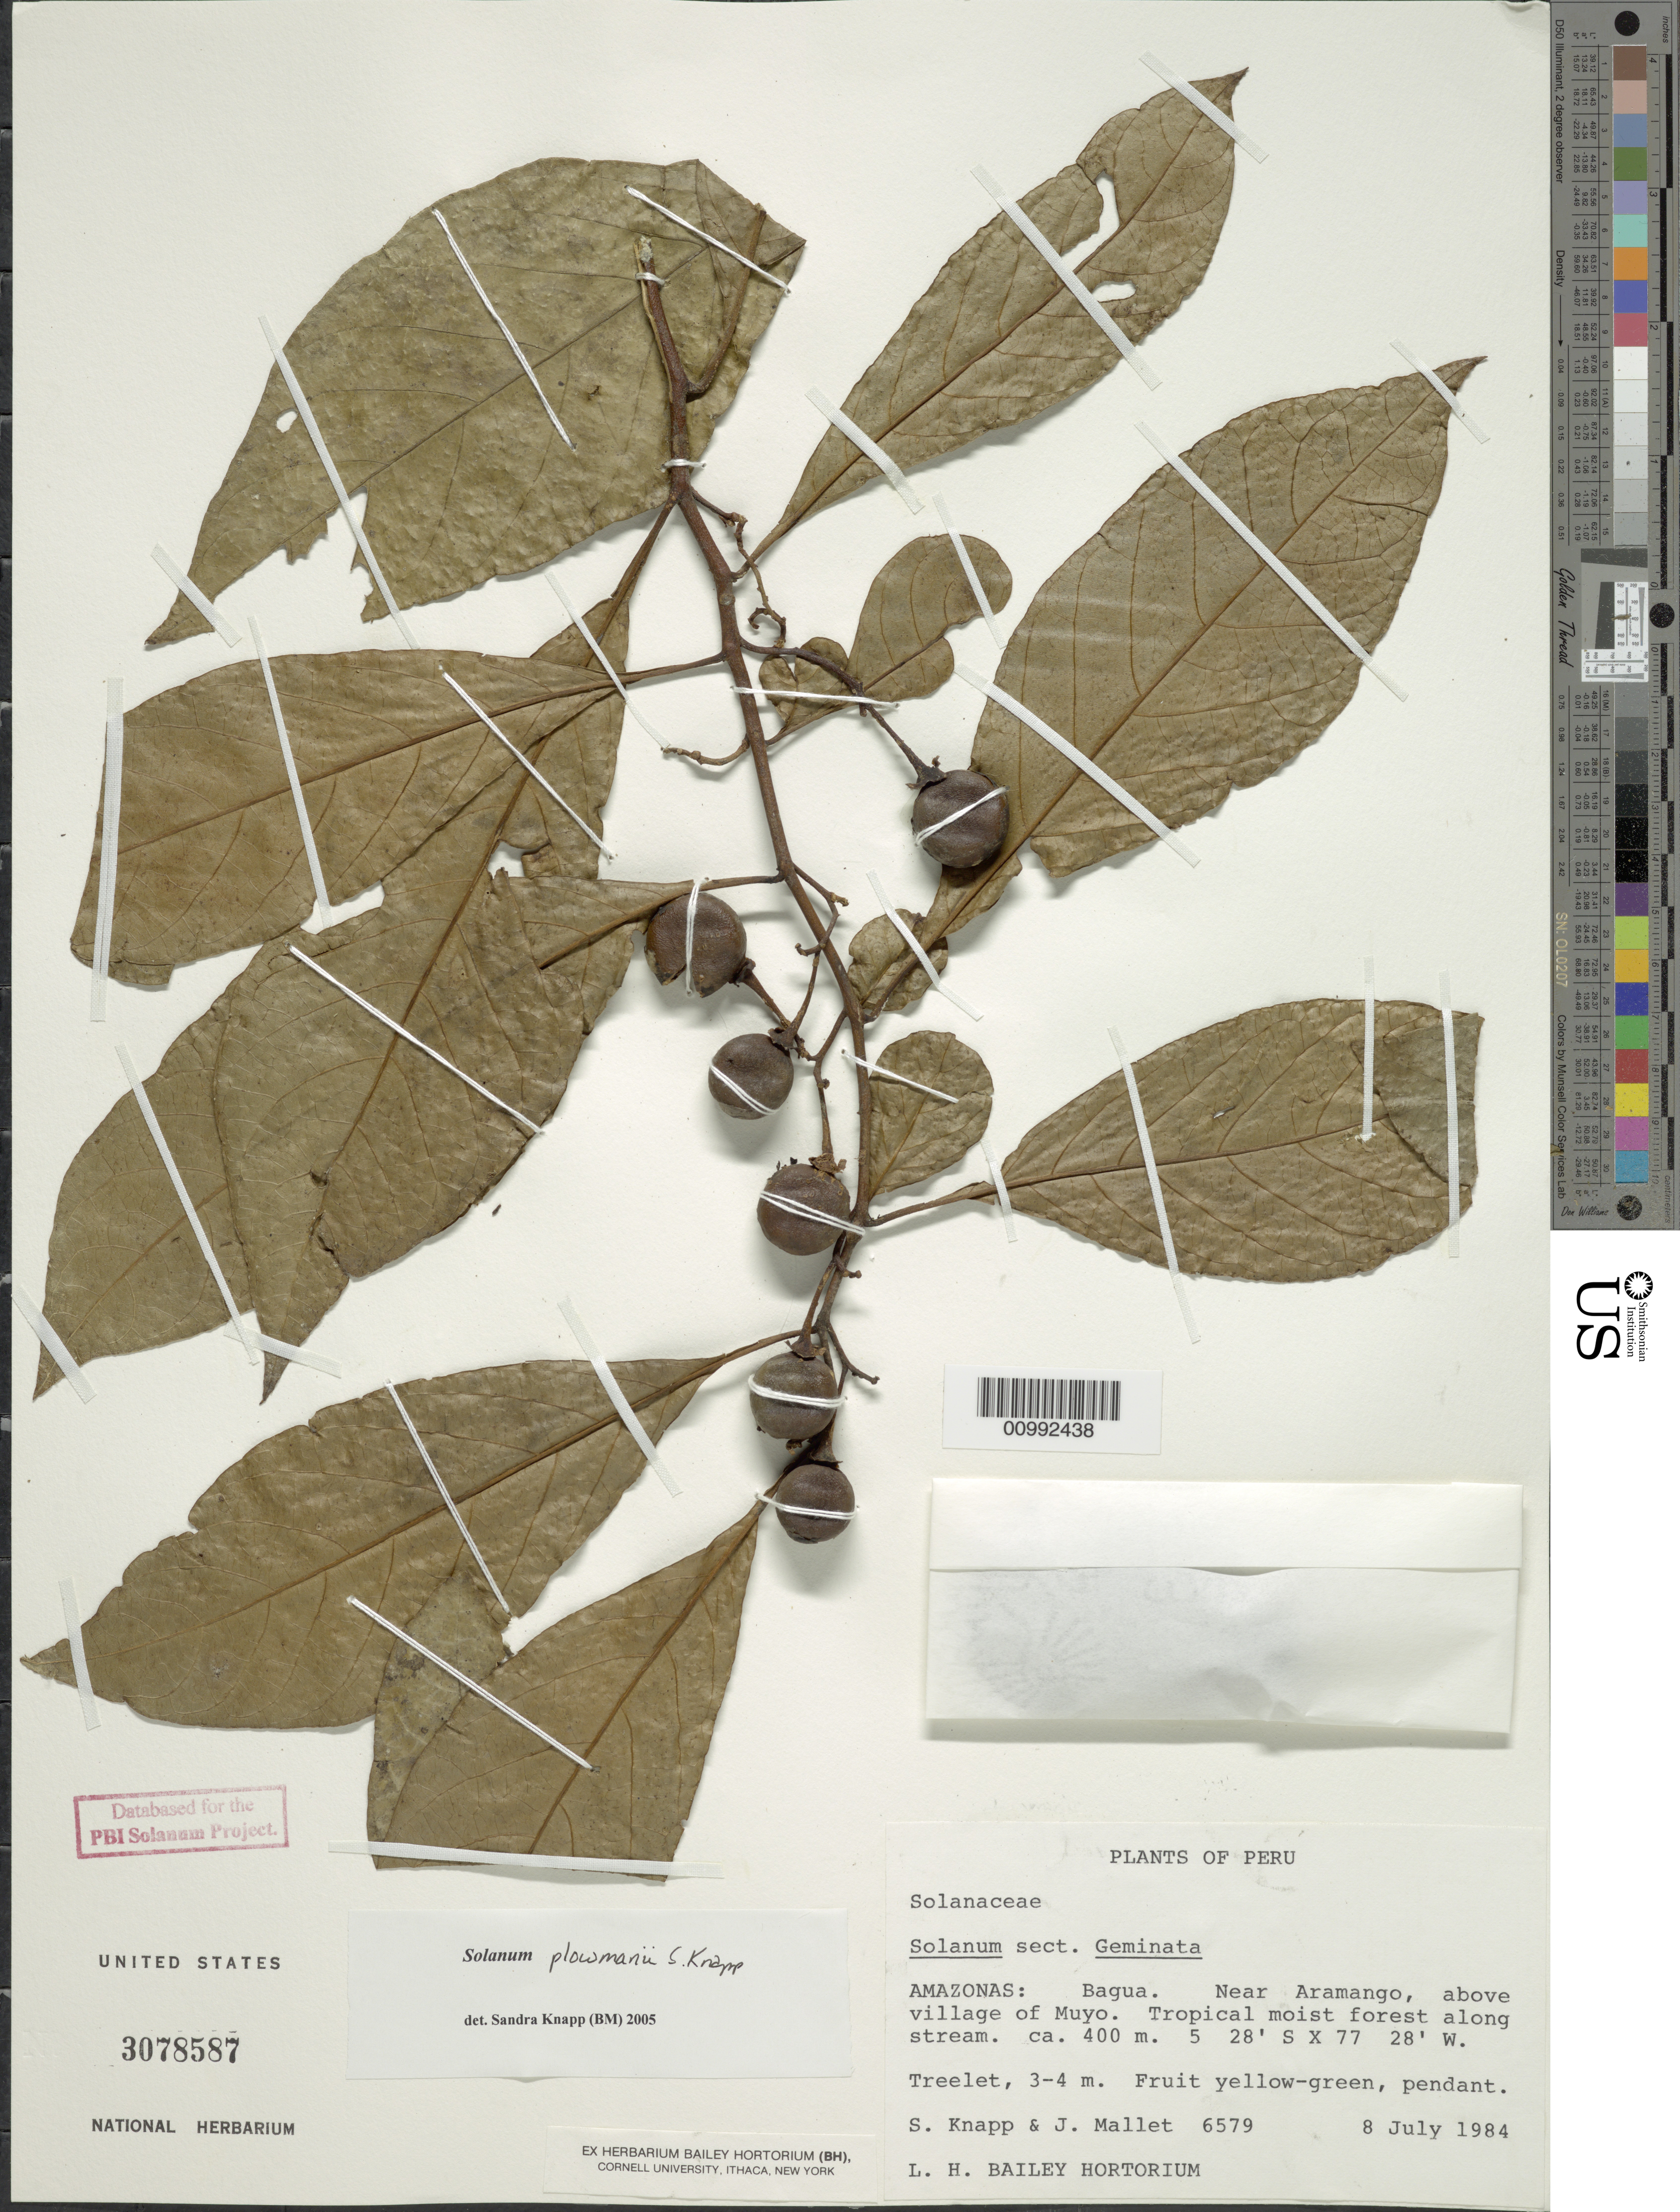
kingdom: Plantae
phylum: Tracheophyta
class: Magnoliopsida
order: Solanales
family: Solanaceae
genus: Solanum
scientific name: Solanum plowmanii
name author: S. Knapp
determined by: Knapp, S. D.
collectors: S. Knapp & J. Mallet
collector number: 6579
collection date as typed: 8 Jul 1984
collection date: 1984-07-08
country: Peru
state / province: Amazonas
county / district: Bagua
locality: near Aramango, above village of Muyo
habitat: tropical moist forest, along stream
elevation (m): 400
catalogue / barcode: US 3078587